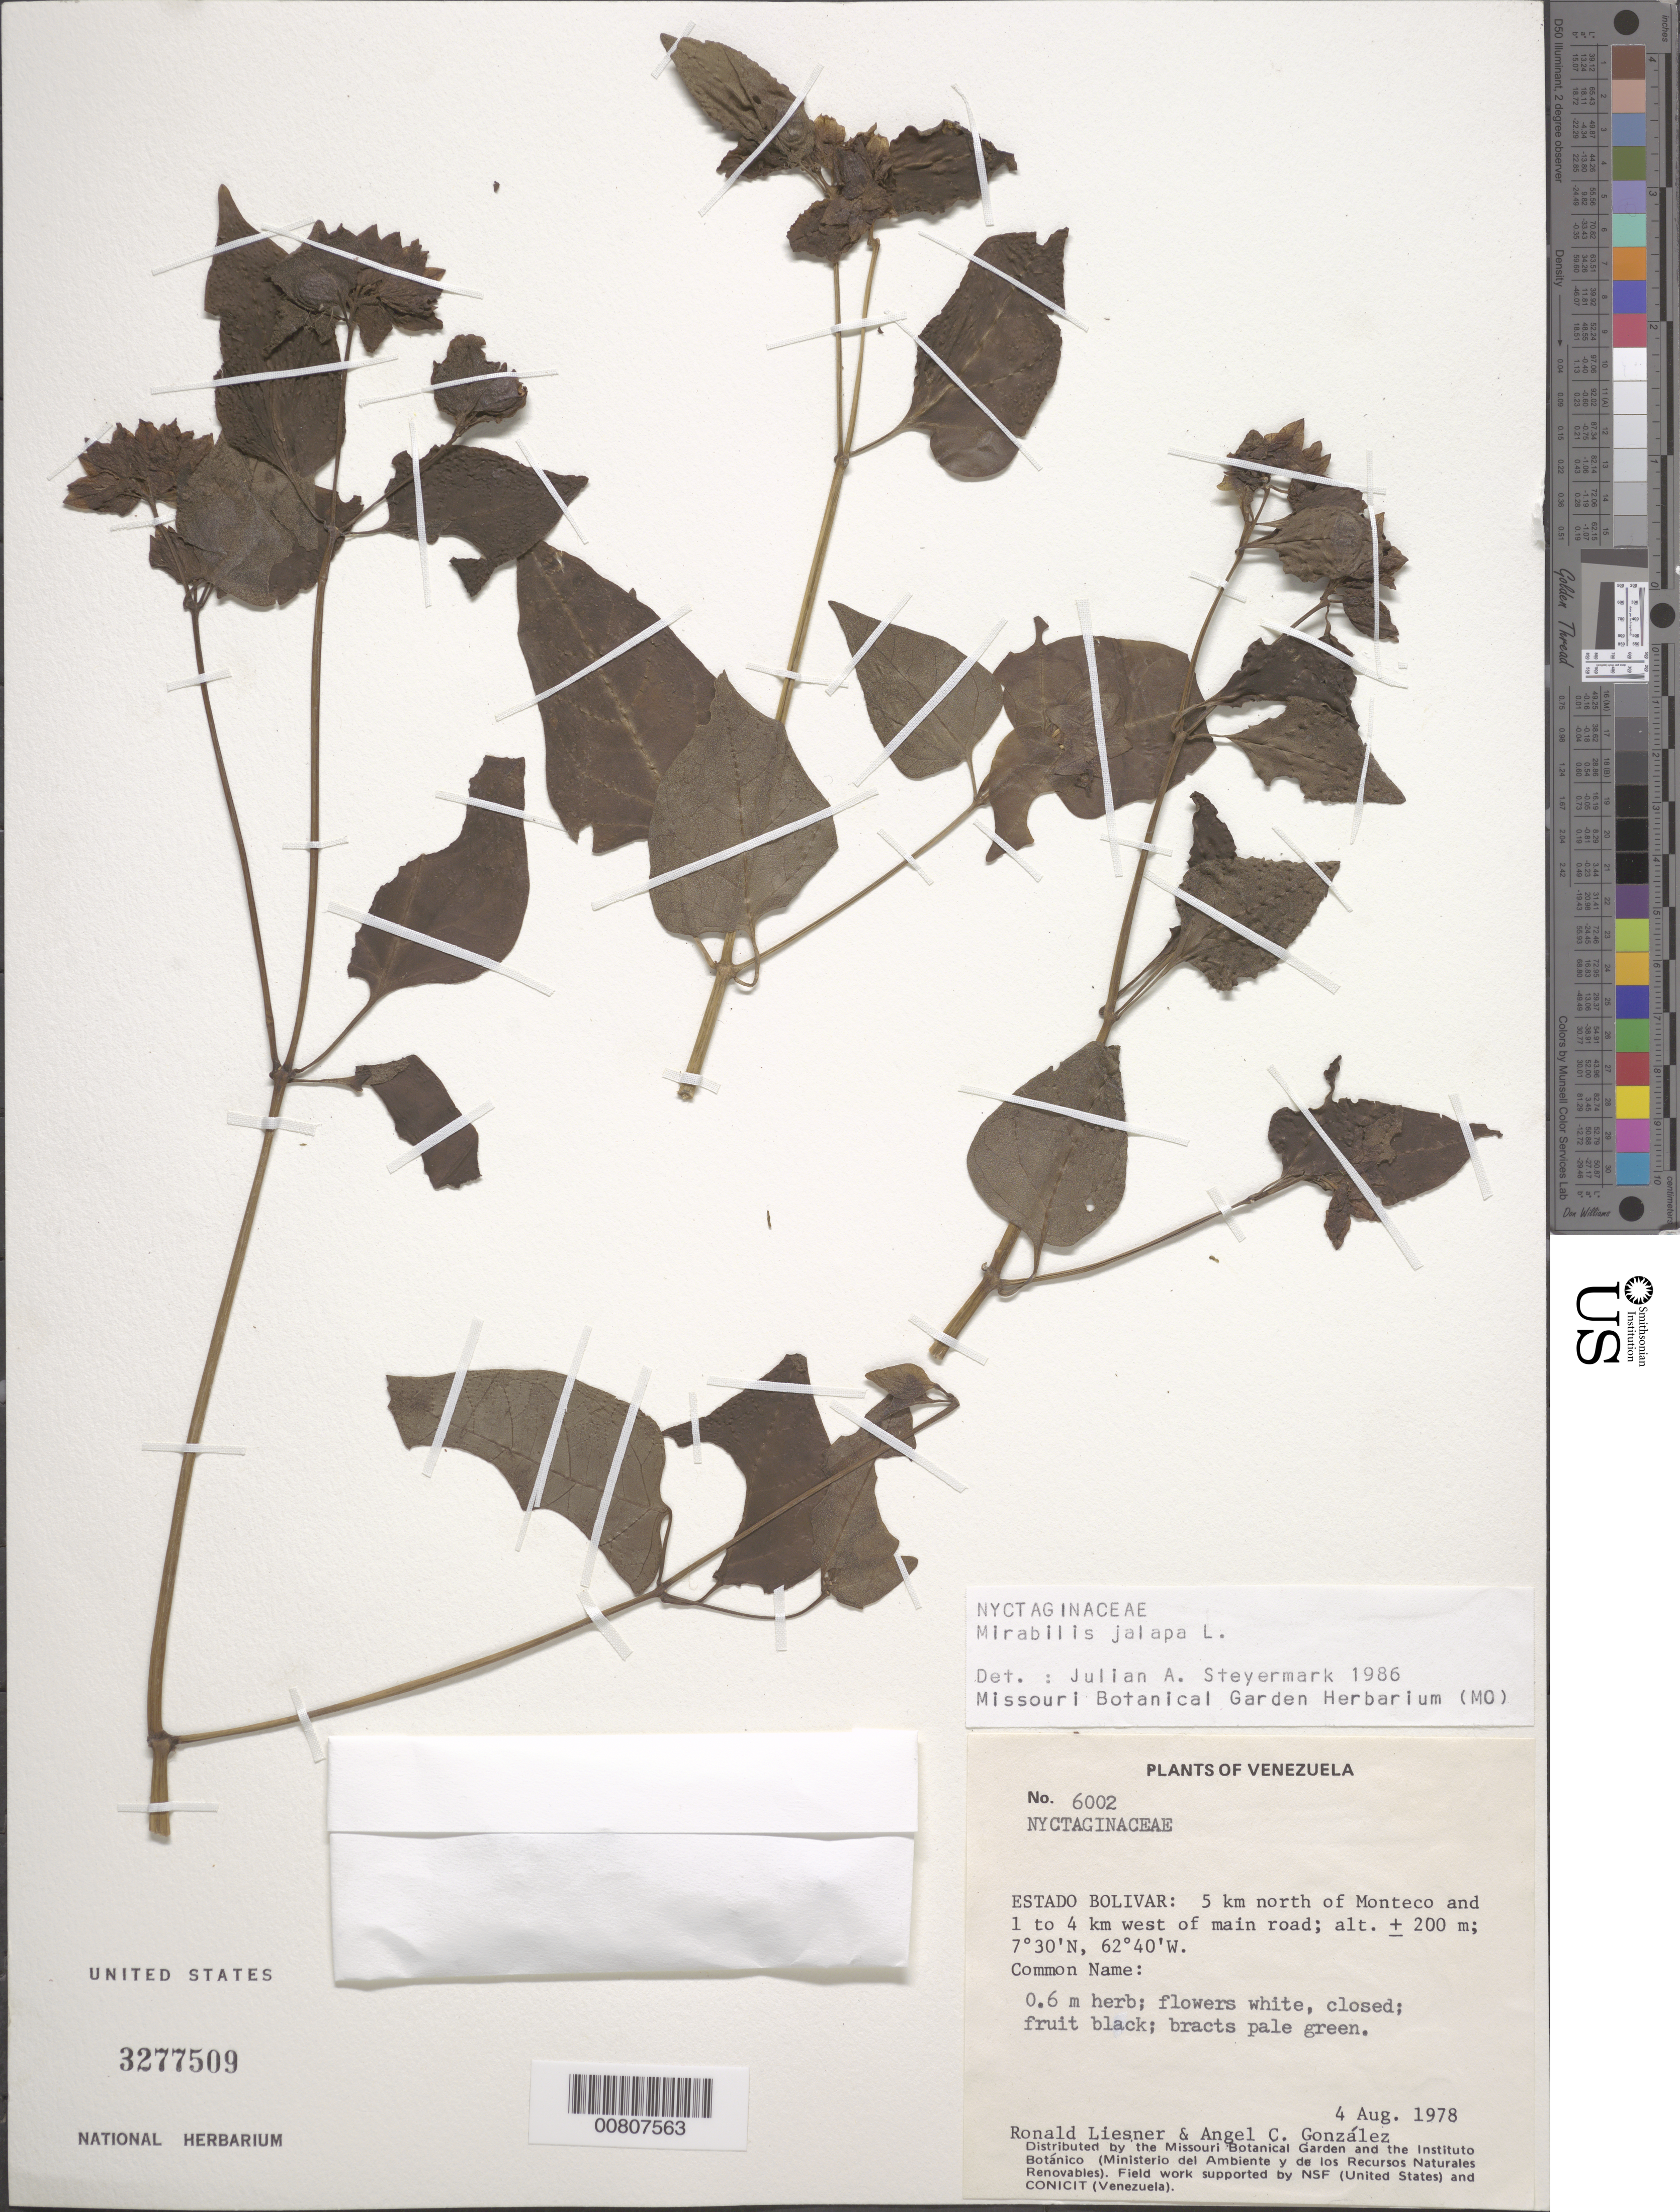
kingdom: Plantae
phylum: Tracheophyta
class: Magnoliopsida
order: Caryophyllales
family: Nyctaginaceae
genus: Mirabilis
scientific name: Mirabilis jalapa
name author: L.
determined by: Steyermark, Julian A., (VEN)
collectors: R. L. Liesner & A. C. González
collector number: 6002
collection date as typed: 4-Aug-78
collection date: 1978-08-04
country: Venezuela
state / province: Bolívar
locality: Monteco, 5 km N of; 1-4 km W of main road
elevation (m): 200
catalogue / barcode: US 3277509